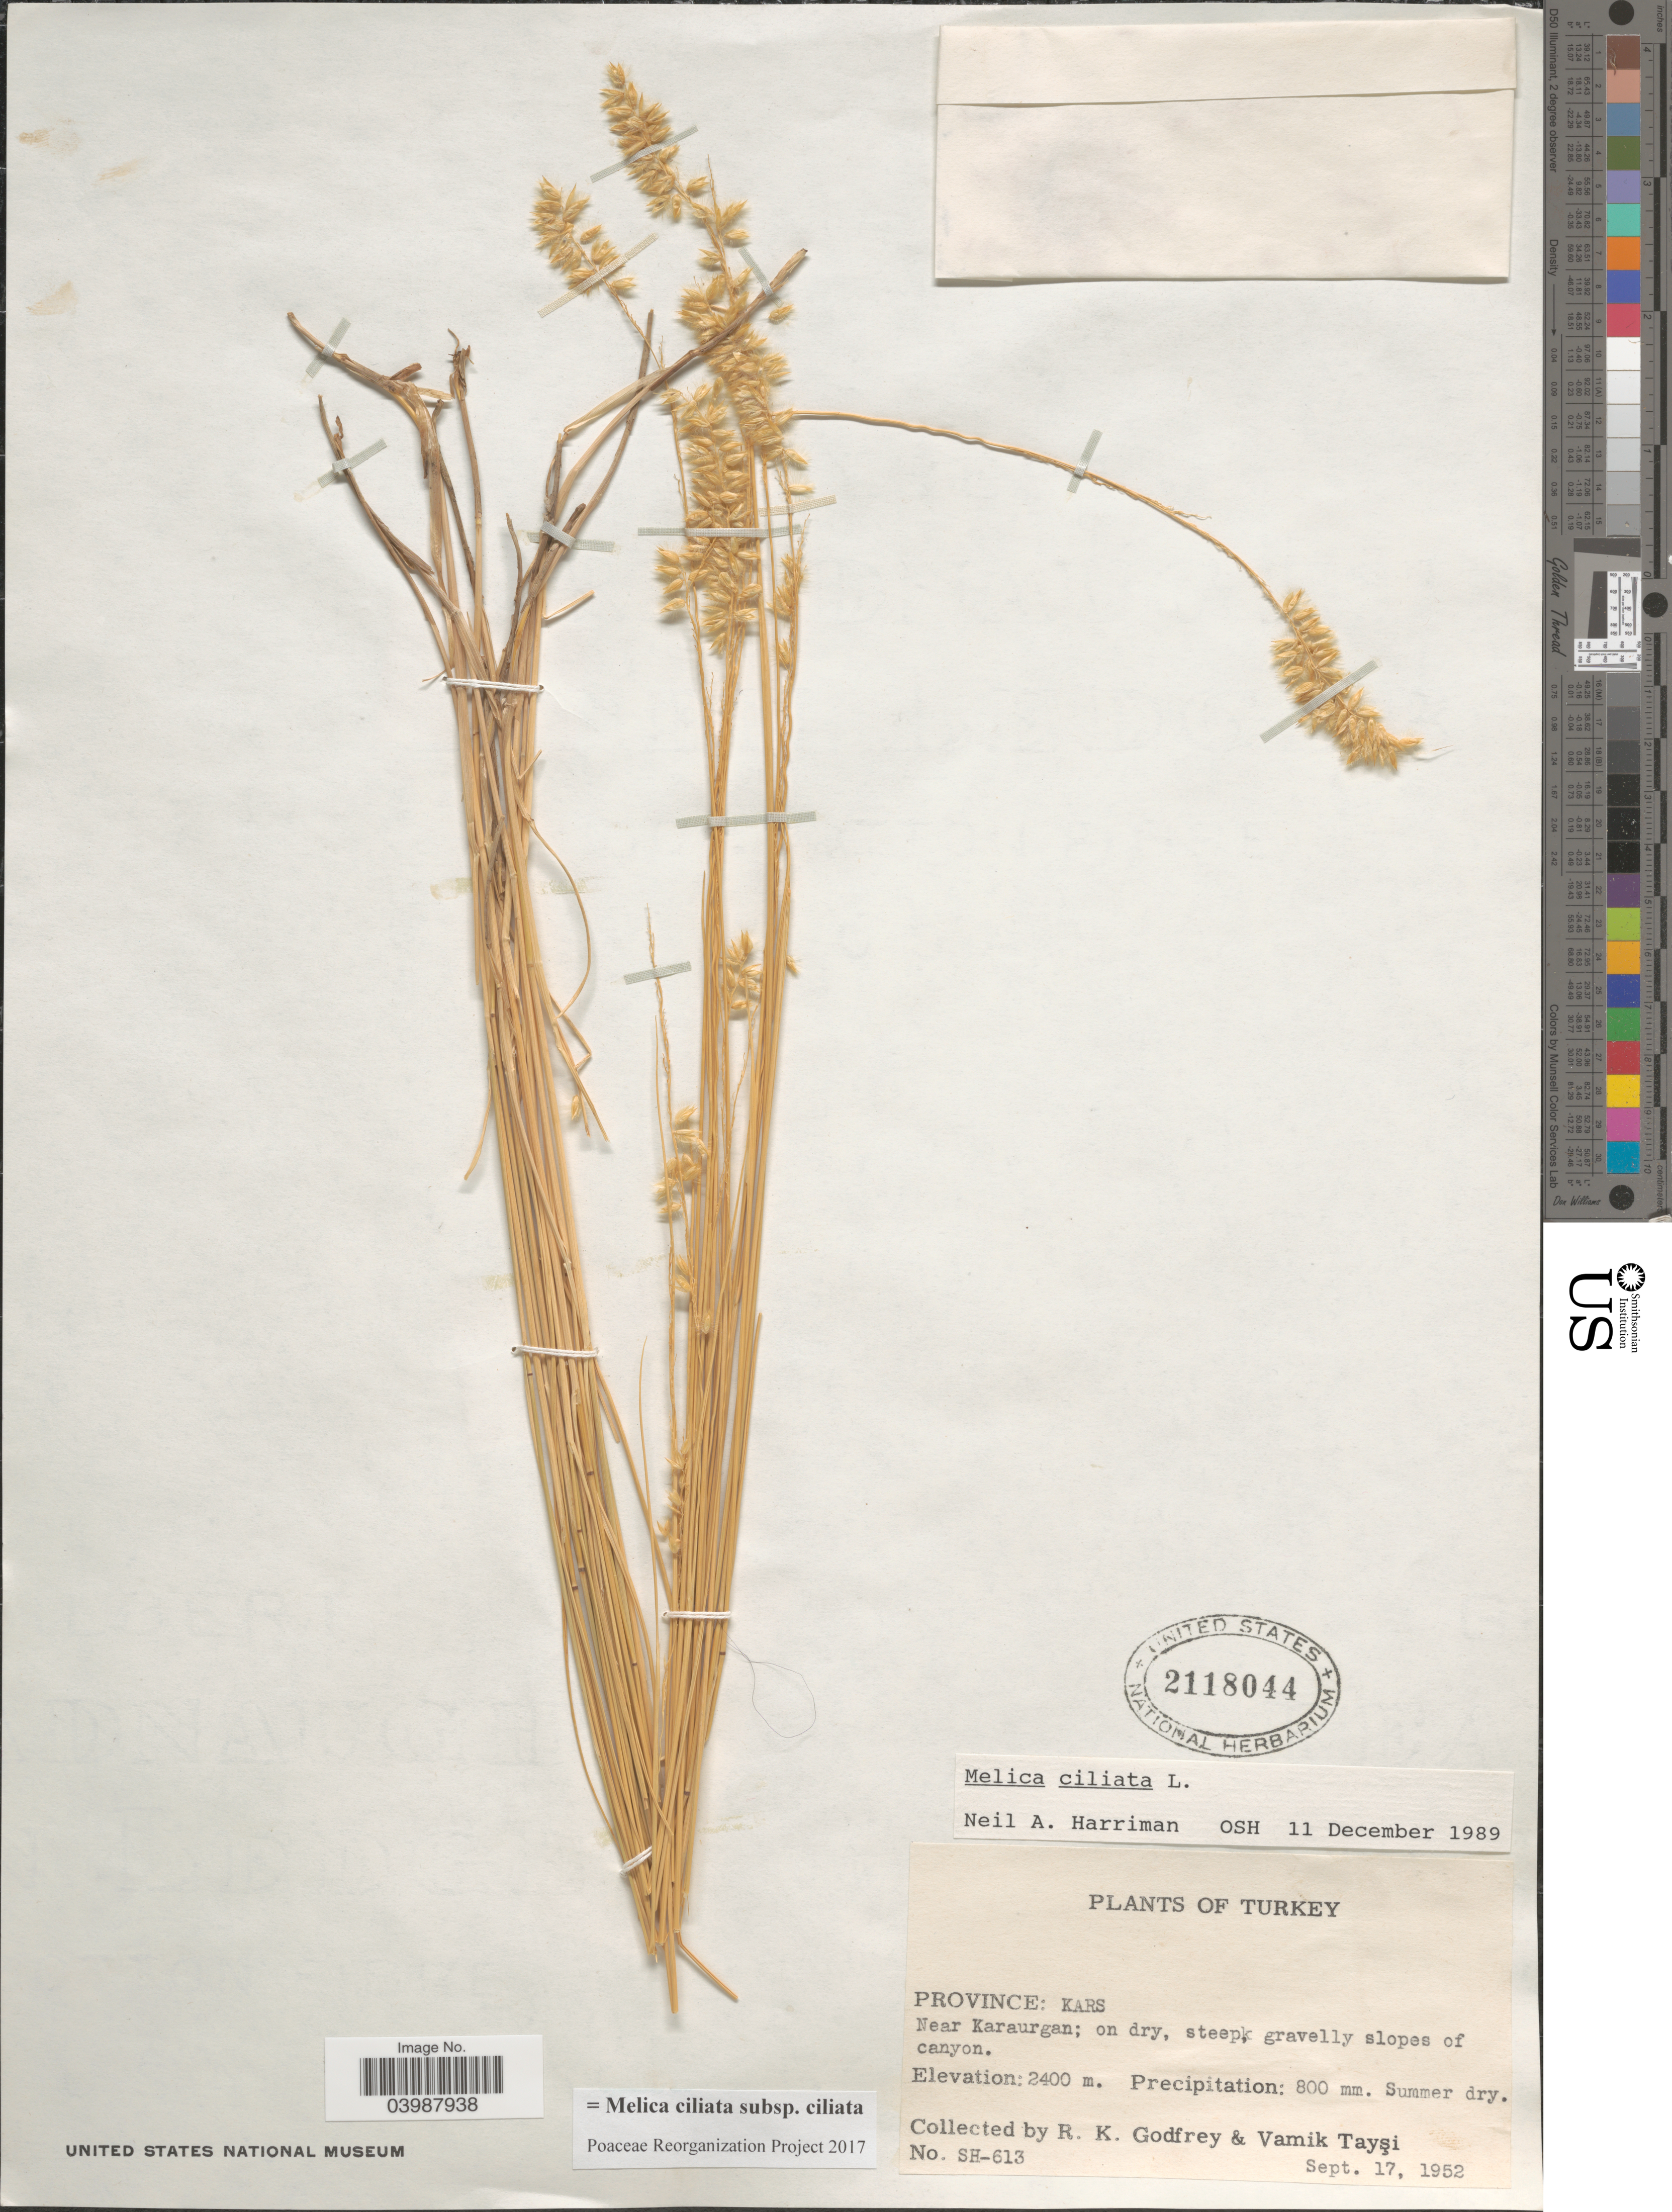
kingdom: Plantae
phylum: Tracheophyta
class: Liliopsida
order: Poales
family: Poaceae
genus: Melica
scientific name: Melica ciliata subsp. ciliata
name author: L.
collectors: R. K. Godfrey & V. Taysi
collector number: SH-613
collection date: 1952-09-17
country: Turkey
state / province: Kars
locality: Near Kararugan.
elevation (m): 2400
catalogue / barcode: US 2118044